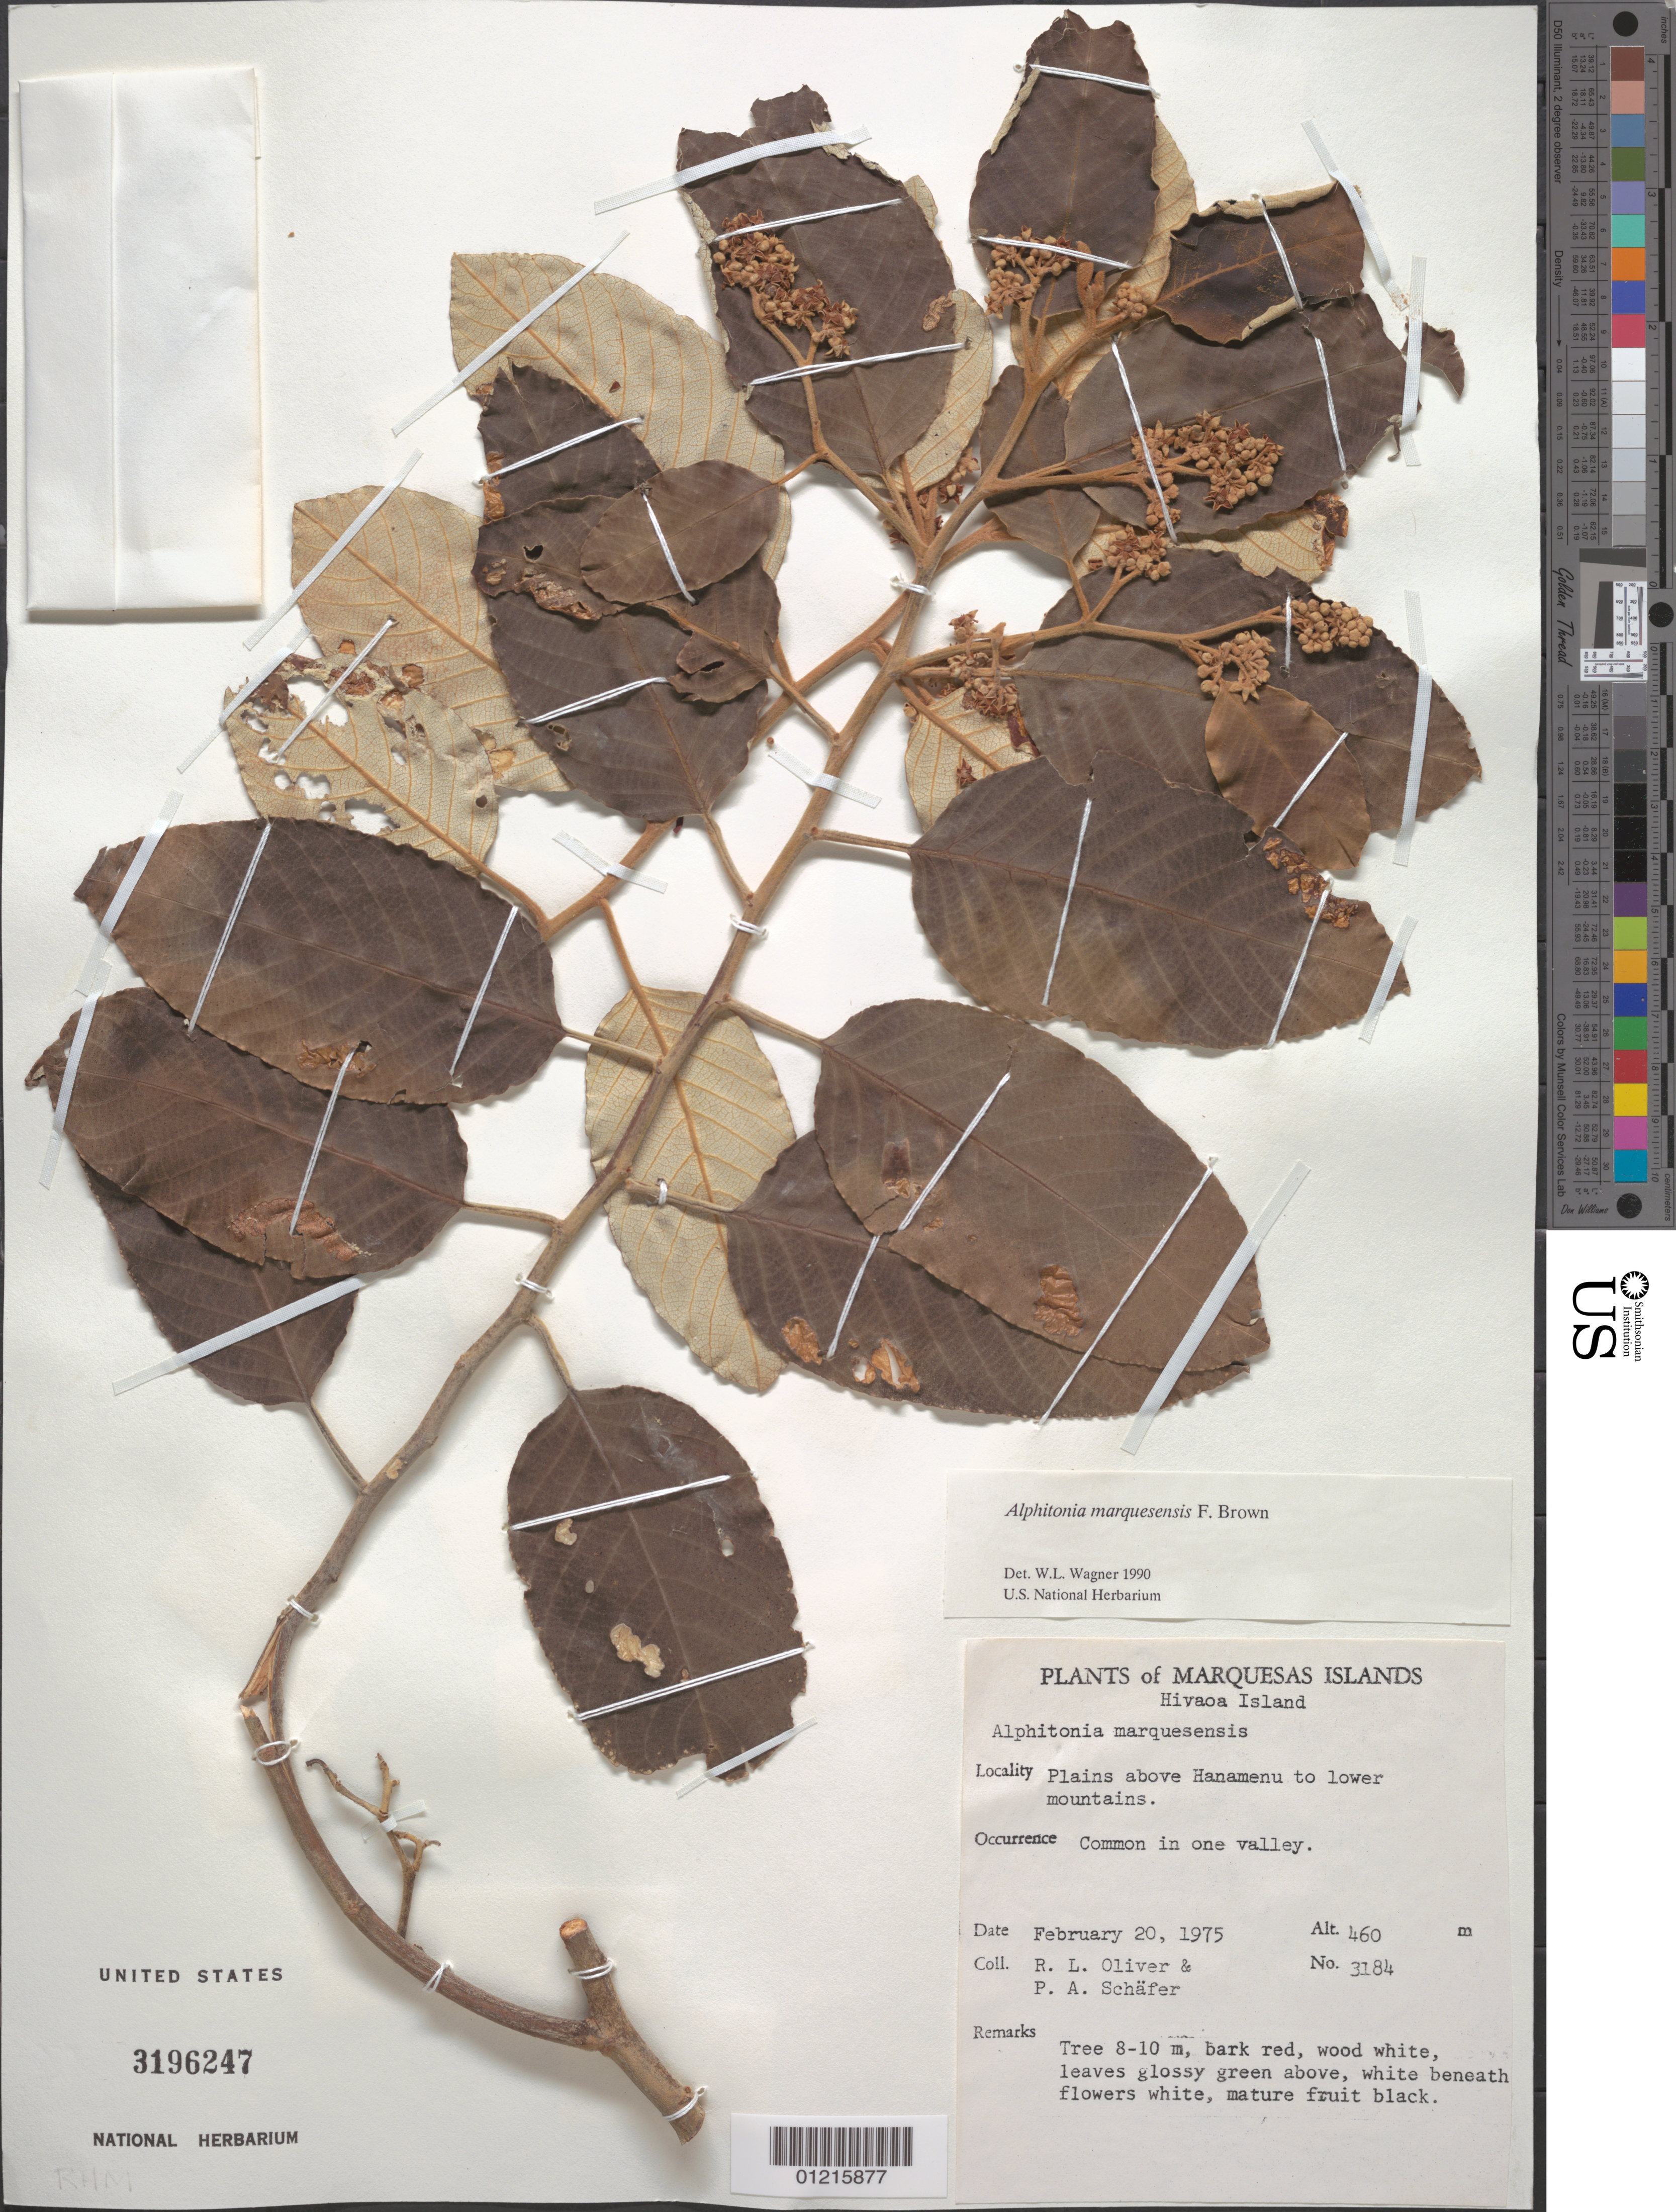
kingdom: Plantae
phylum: Tracheophyta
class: Magnoliopsida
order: Rosales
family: Rhamnaceae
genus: Alphitonia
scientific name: Alphitonia marquesensis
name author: F. Br.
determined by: Wagner, W. L., (BOT), Smithsonian Institution - National Museum of Natural History (UNITED STATES)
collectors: R. L. Oliver & P. A. Schäfer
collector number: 3184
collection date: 1975-02-20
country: French Polynesia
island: Hiva Oa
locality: Plains above Hanamenu to lower mountains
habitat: Common in one valley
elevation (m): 460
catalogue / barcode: US 3196247